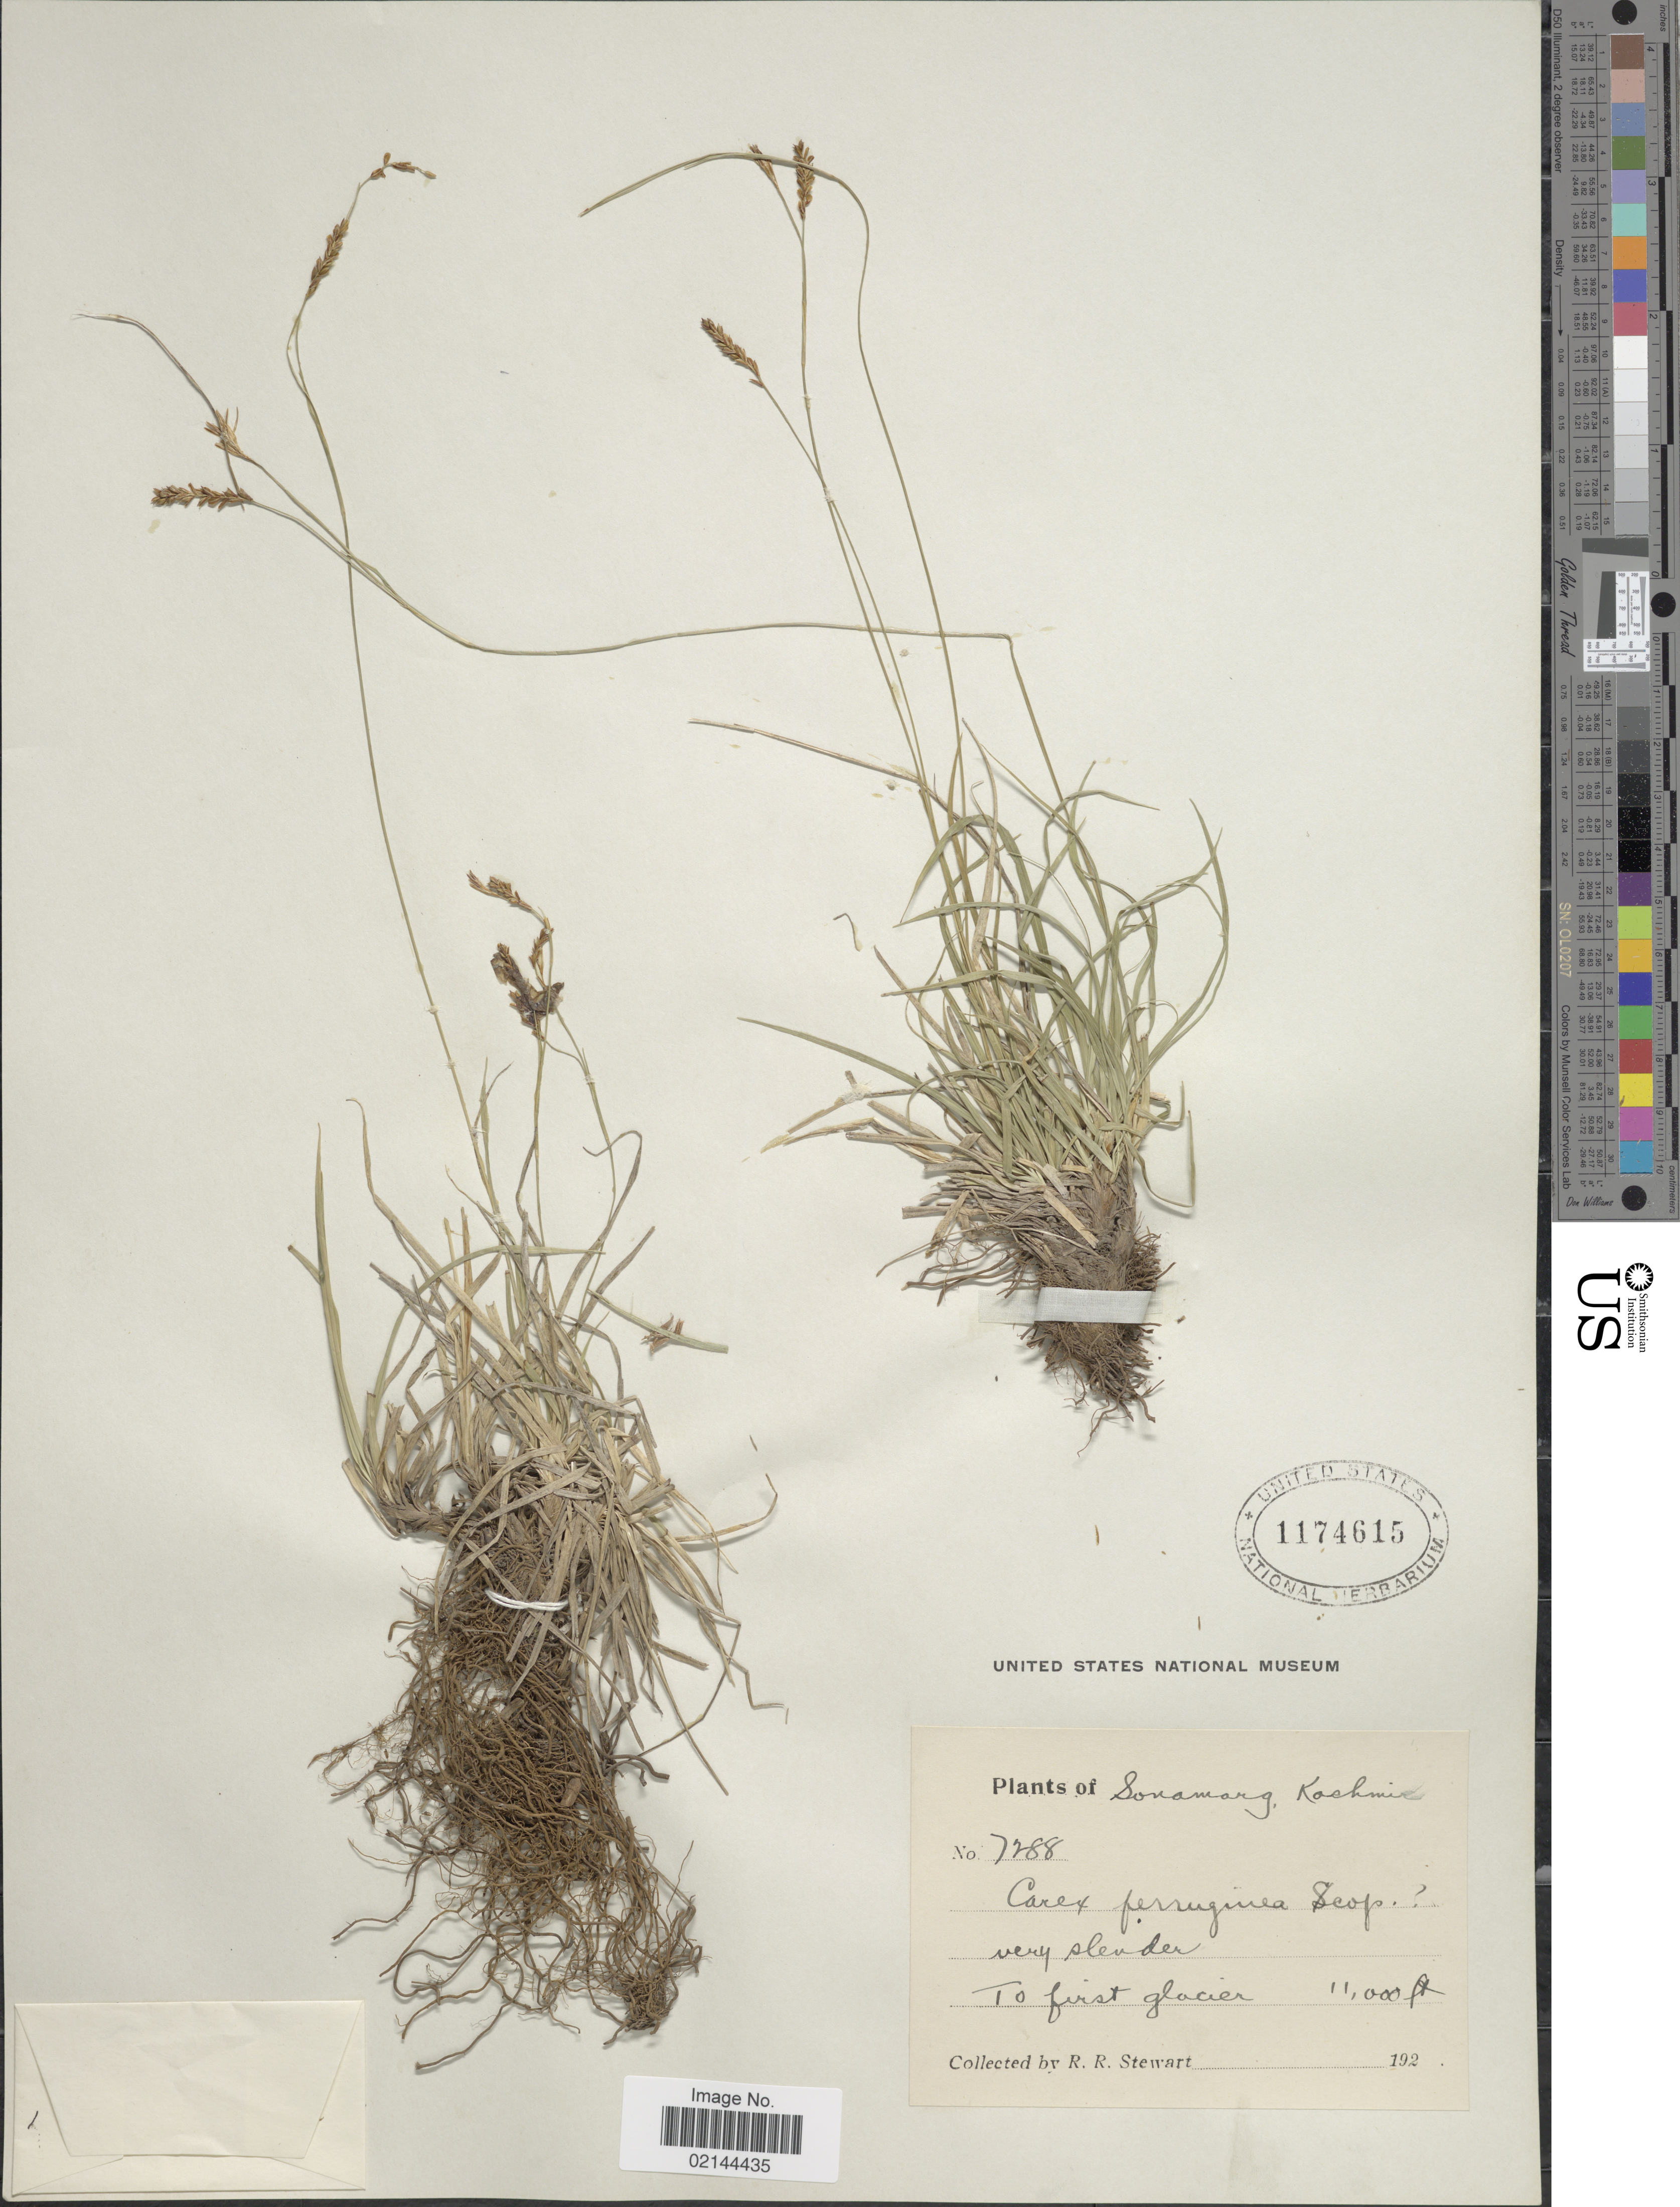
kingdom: Plantae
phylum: Tracheophyta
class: Liliopsida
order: Poales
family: Cyperaceae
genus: Carex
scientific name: Carex ferruginea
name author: Scop.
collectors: R. R. Stewart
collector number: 7288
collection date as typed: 192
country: India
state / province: Jammu and Kashmir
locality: Sonamarg, Kashmir. To first glacier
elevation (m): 3353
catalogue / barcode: US 1174615